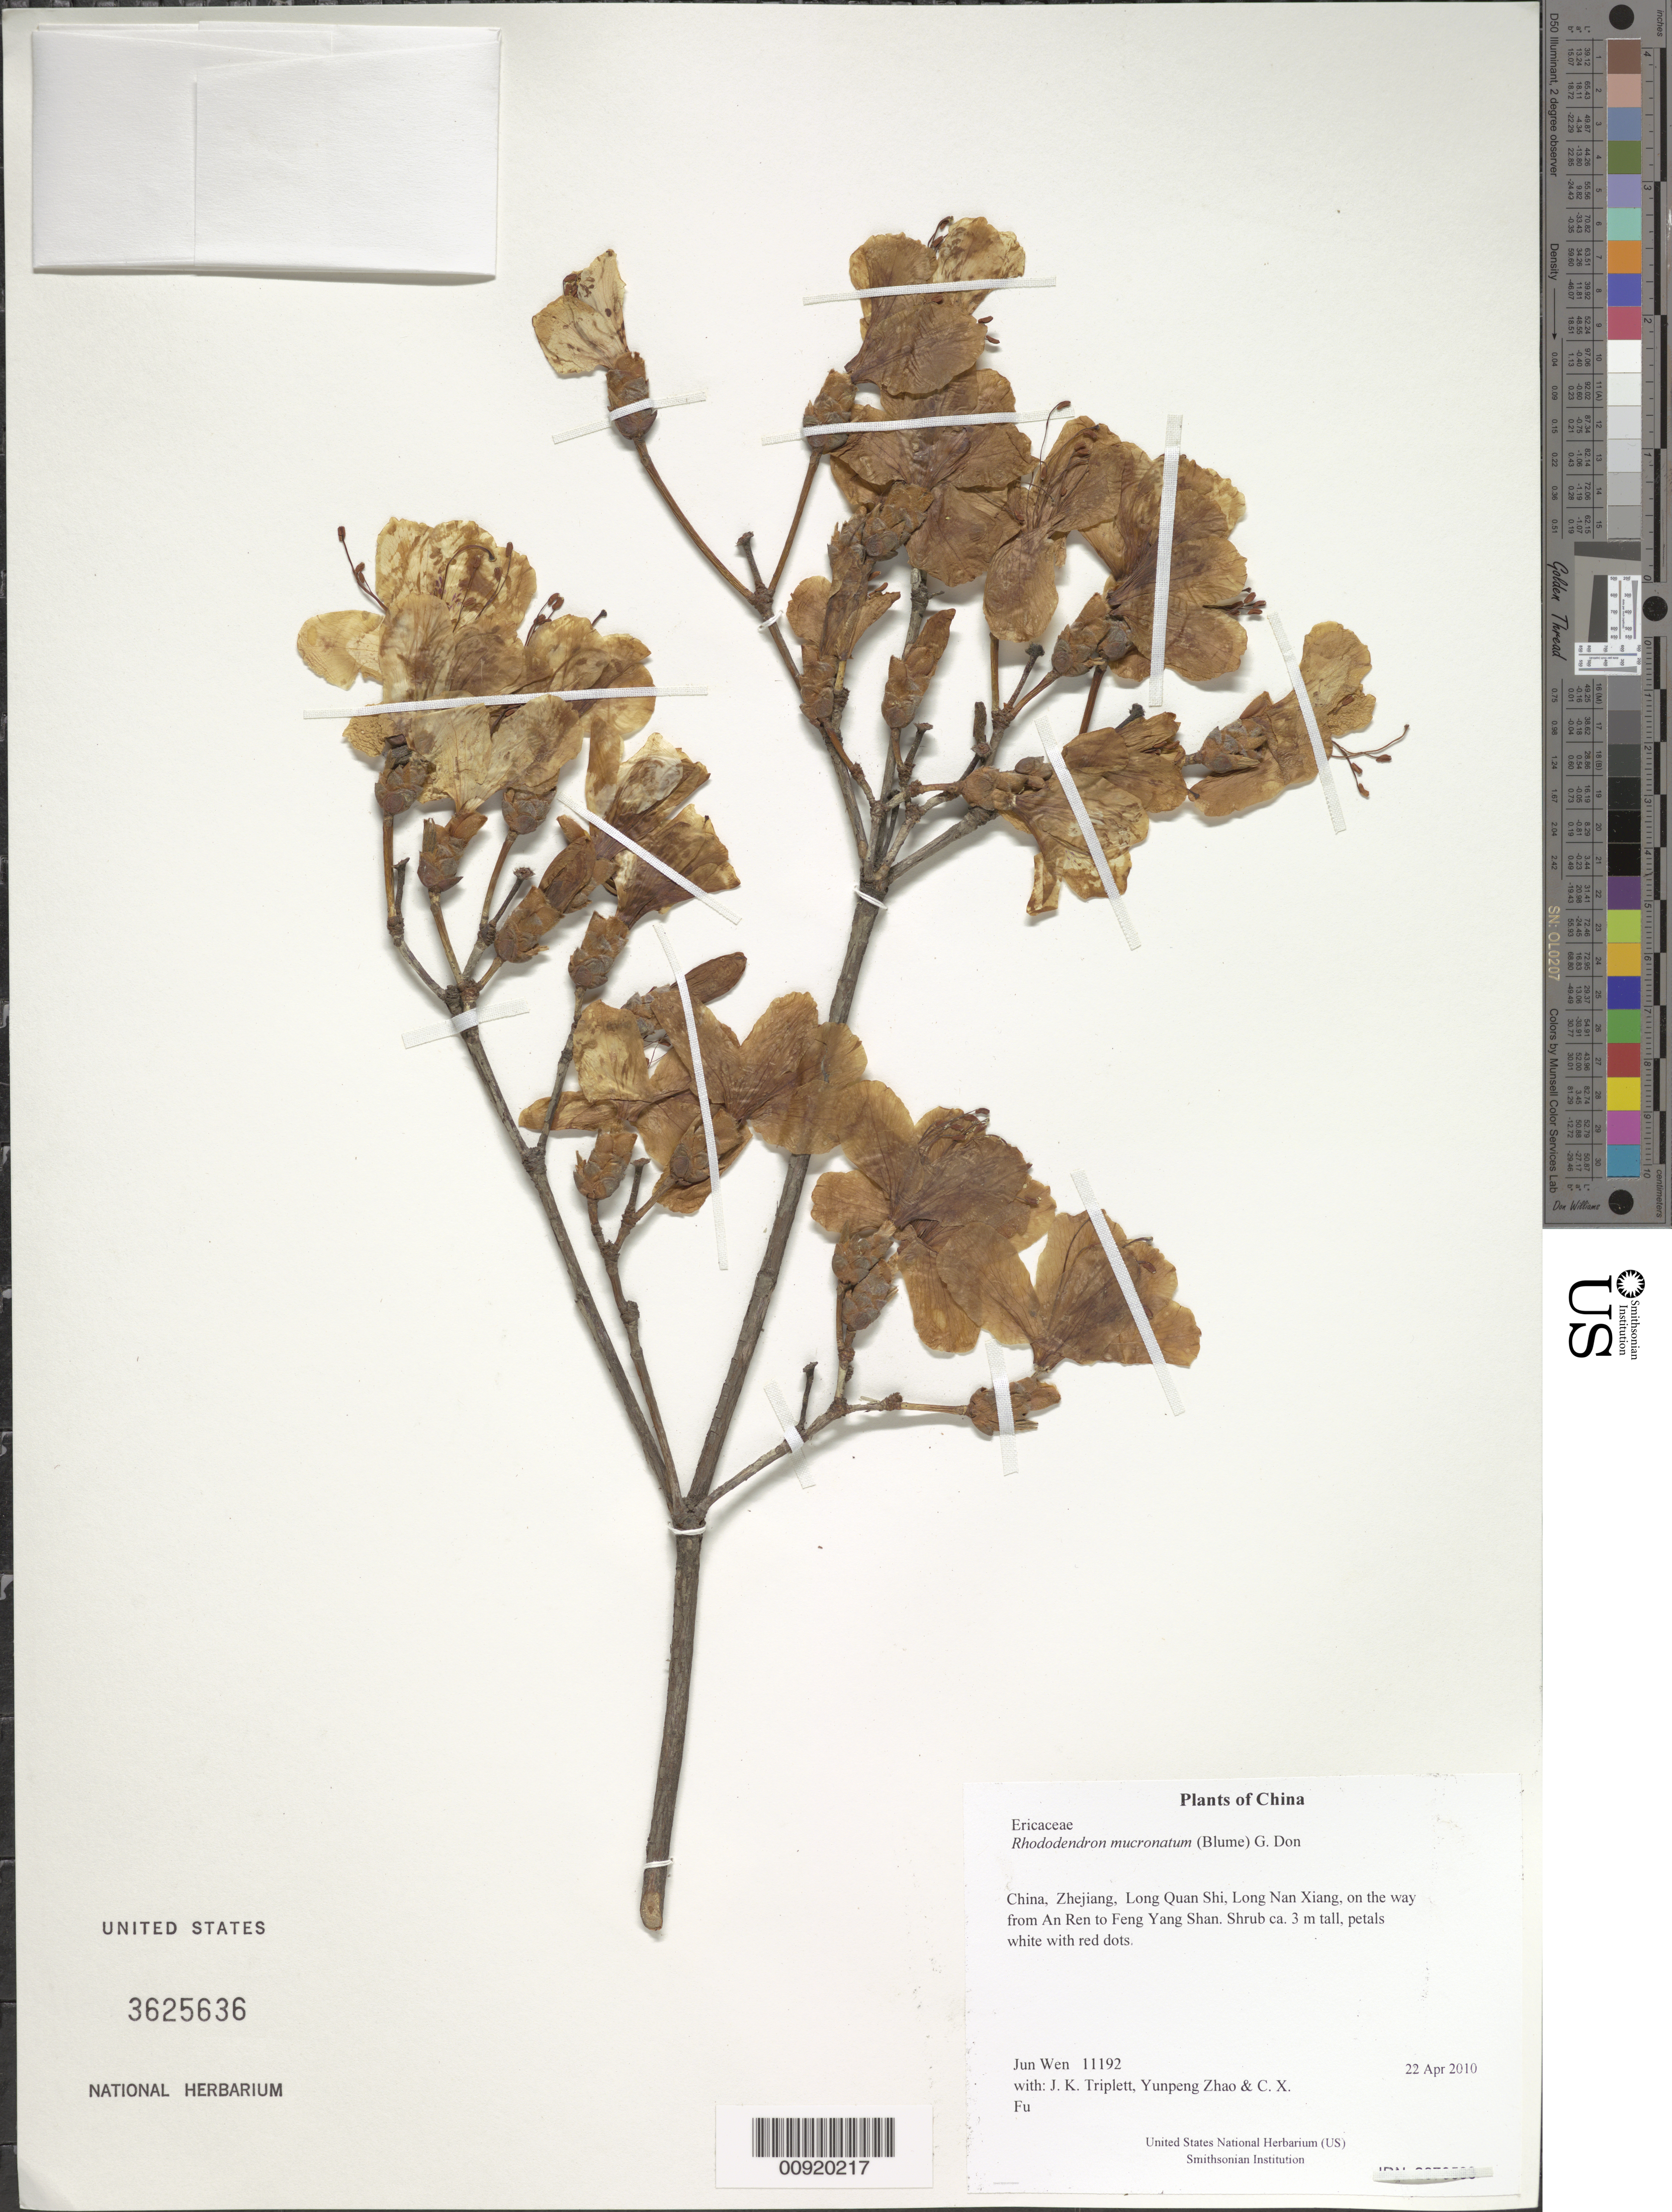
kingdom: Plantae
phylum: Tracheophyta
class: Magnoliopsida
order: Ericales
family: Ericaceae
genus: Rhododendron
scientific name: Rhododendron mucronatum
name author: (Blume) G. Don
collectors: J. Wen, J. K. Triplett, Yunpeng Zhao & C. X. Fu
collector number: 11192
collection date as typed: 22 Apr 2010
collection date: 2010-04-22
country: China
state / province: Zhejiang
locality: Long Quan Shi, Long Nan Xiang, on the way from An Ren to Feng Yang Shan.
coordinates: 27 57.557 N, 119 18.278 E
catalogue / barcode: US 3625636